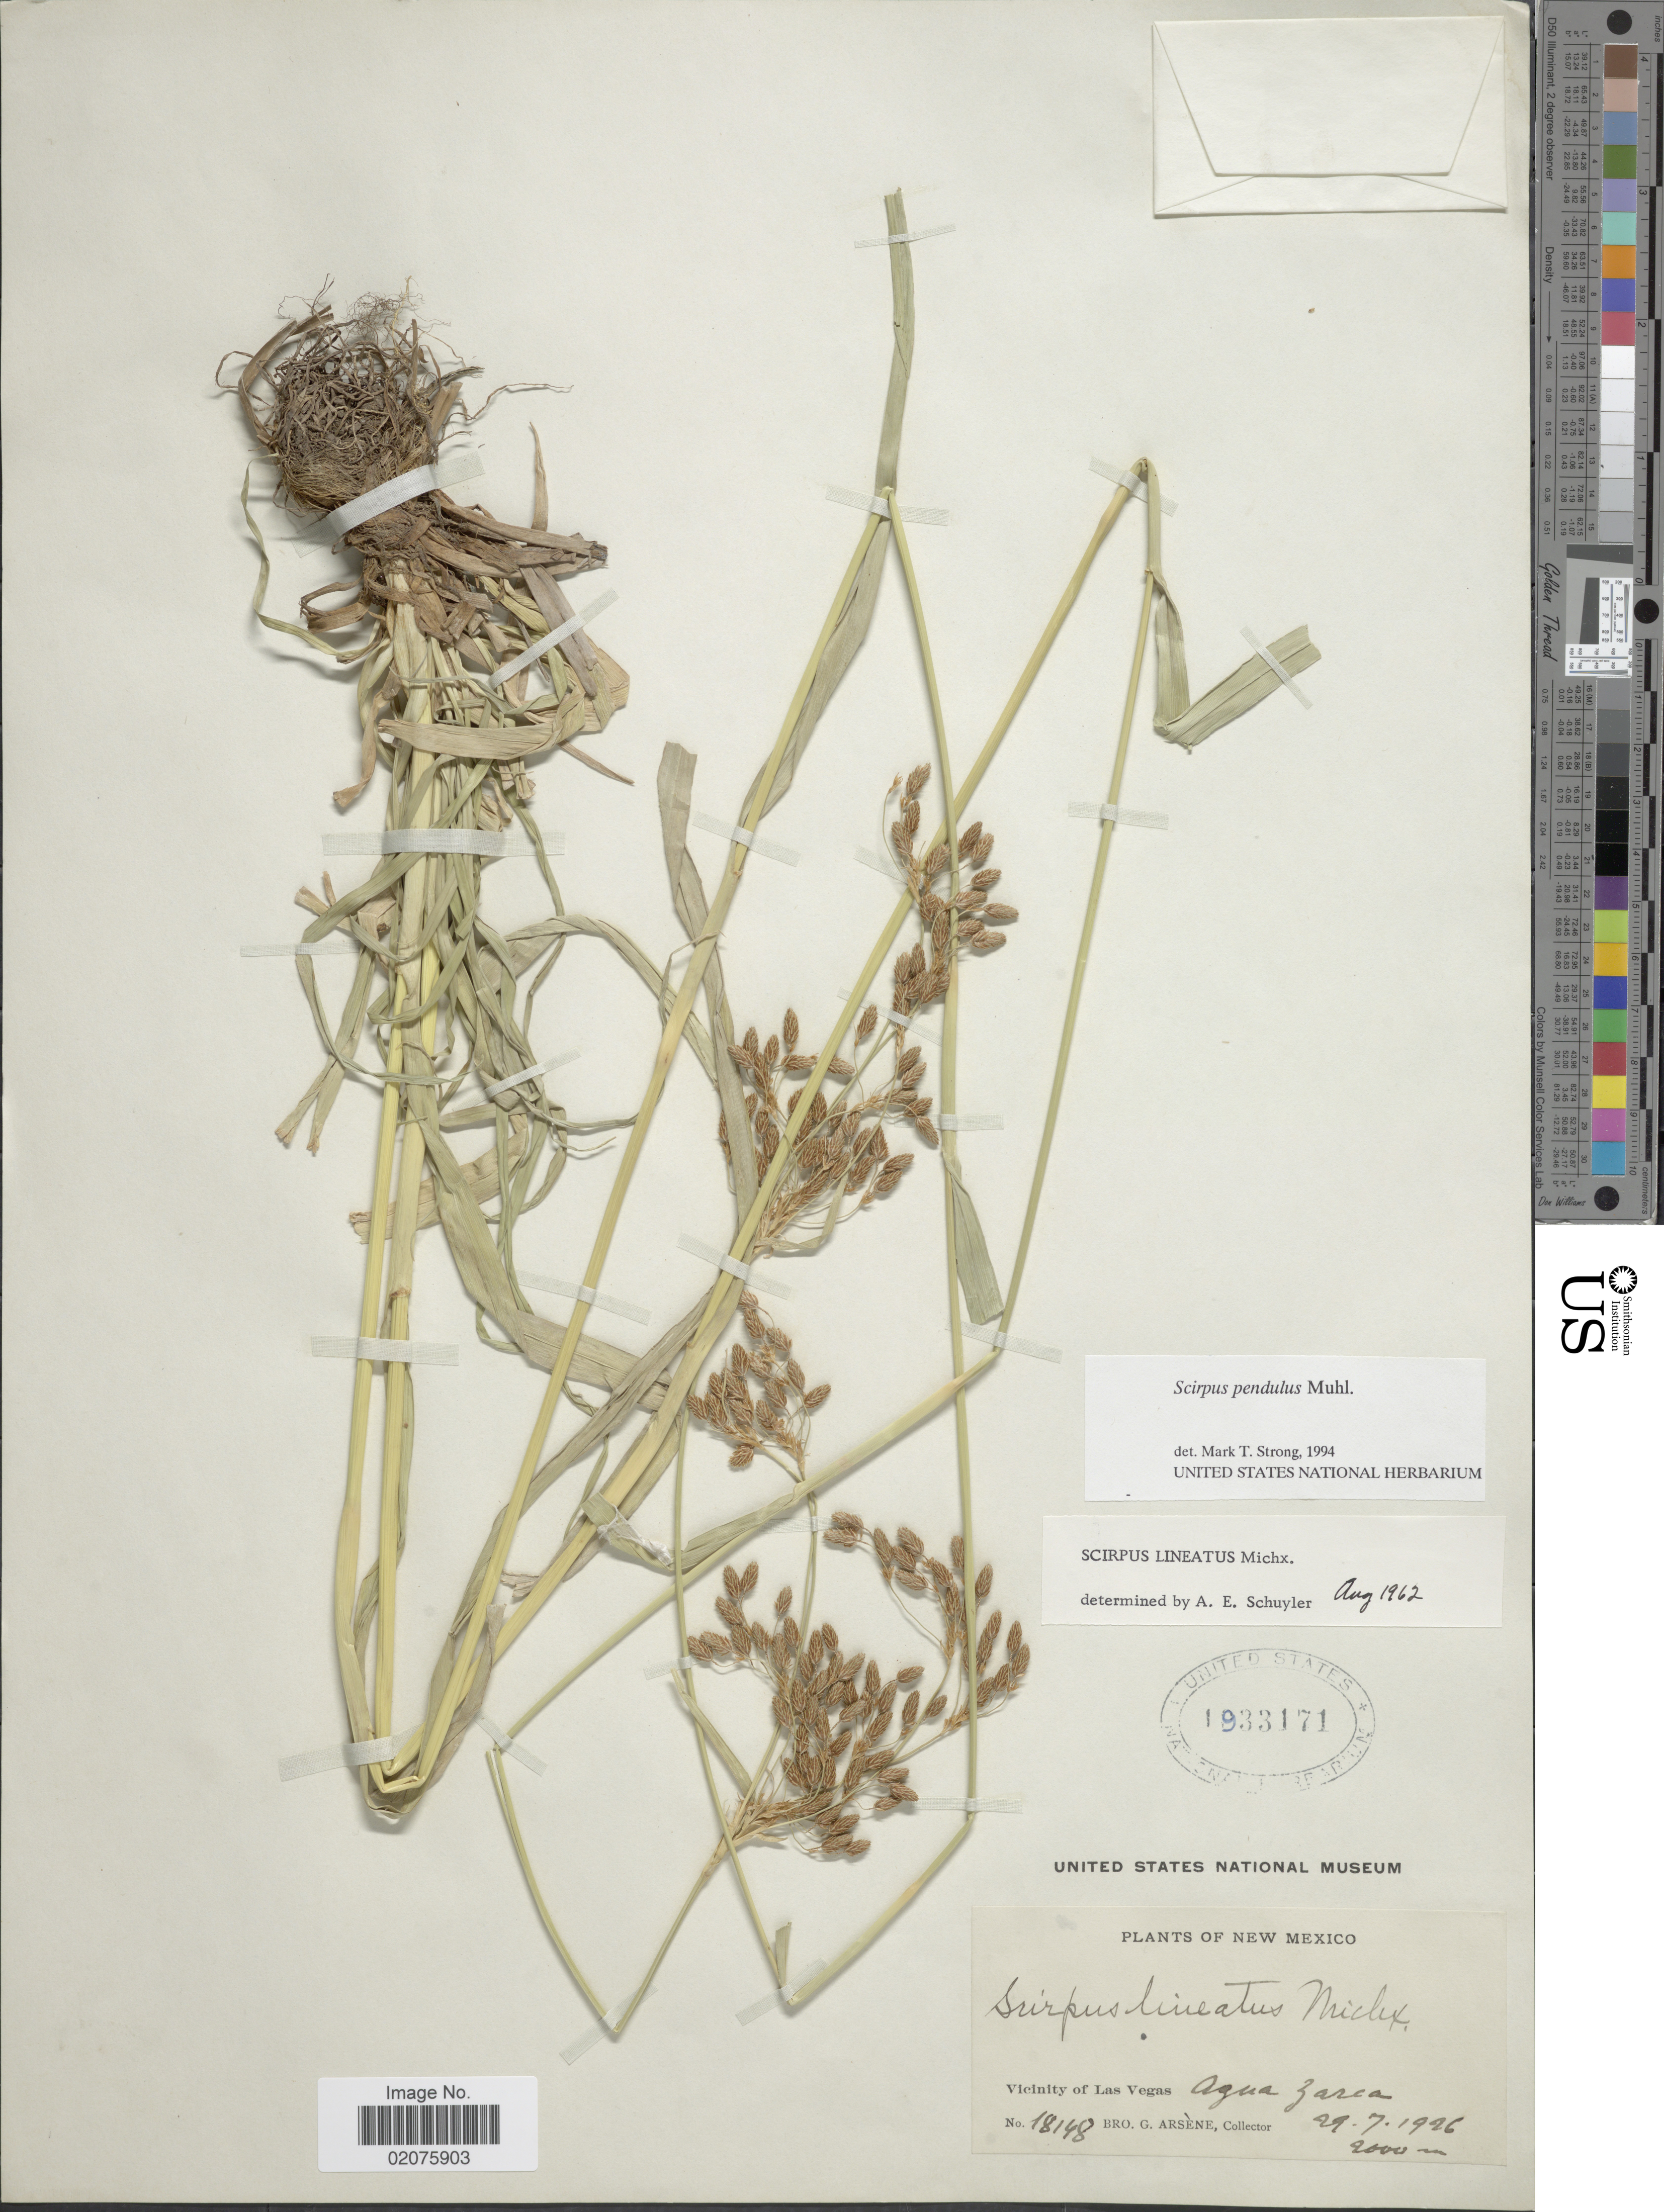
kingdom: Plantae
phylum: Tracheophyta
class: Liliopsida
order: Poales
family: Cyperaceae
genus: Scirpus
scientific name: Scirpus pendulus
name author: Muhl.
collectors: Bro. G. Arsène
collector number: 18148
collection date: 1926-07-29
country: United States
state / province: New Mexico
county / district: San Miguel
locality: Agua Zarca, Vicinity of Las Vegas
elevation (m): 2000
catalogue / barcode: US 1933171